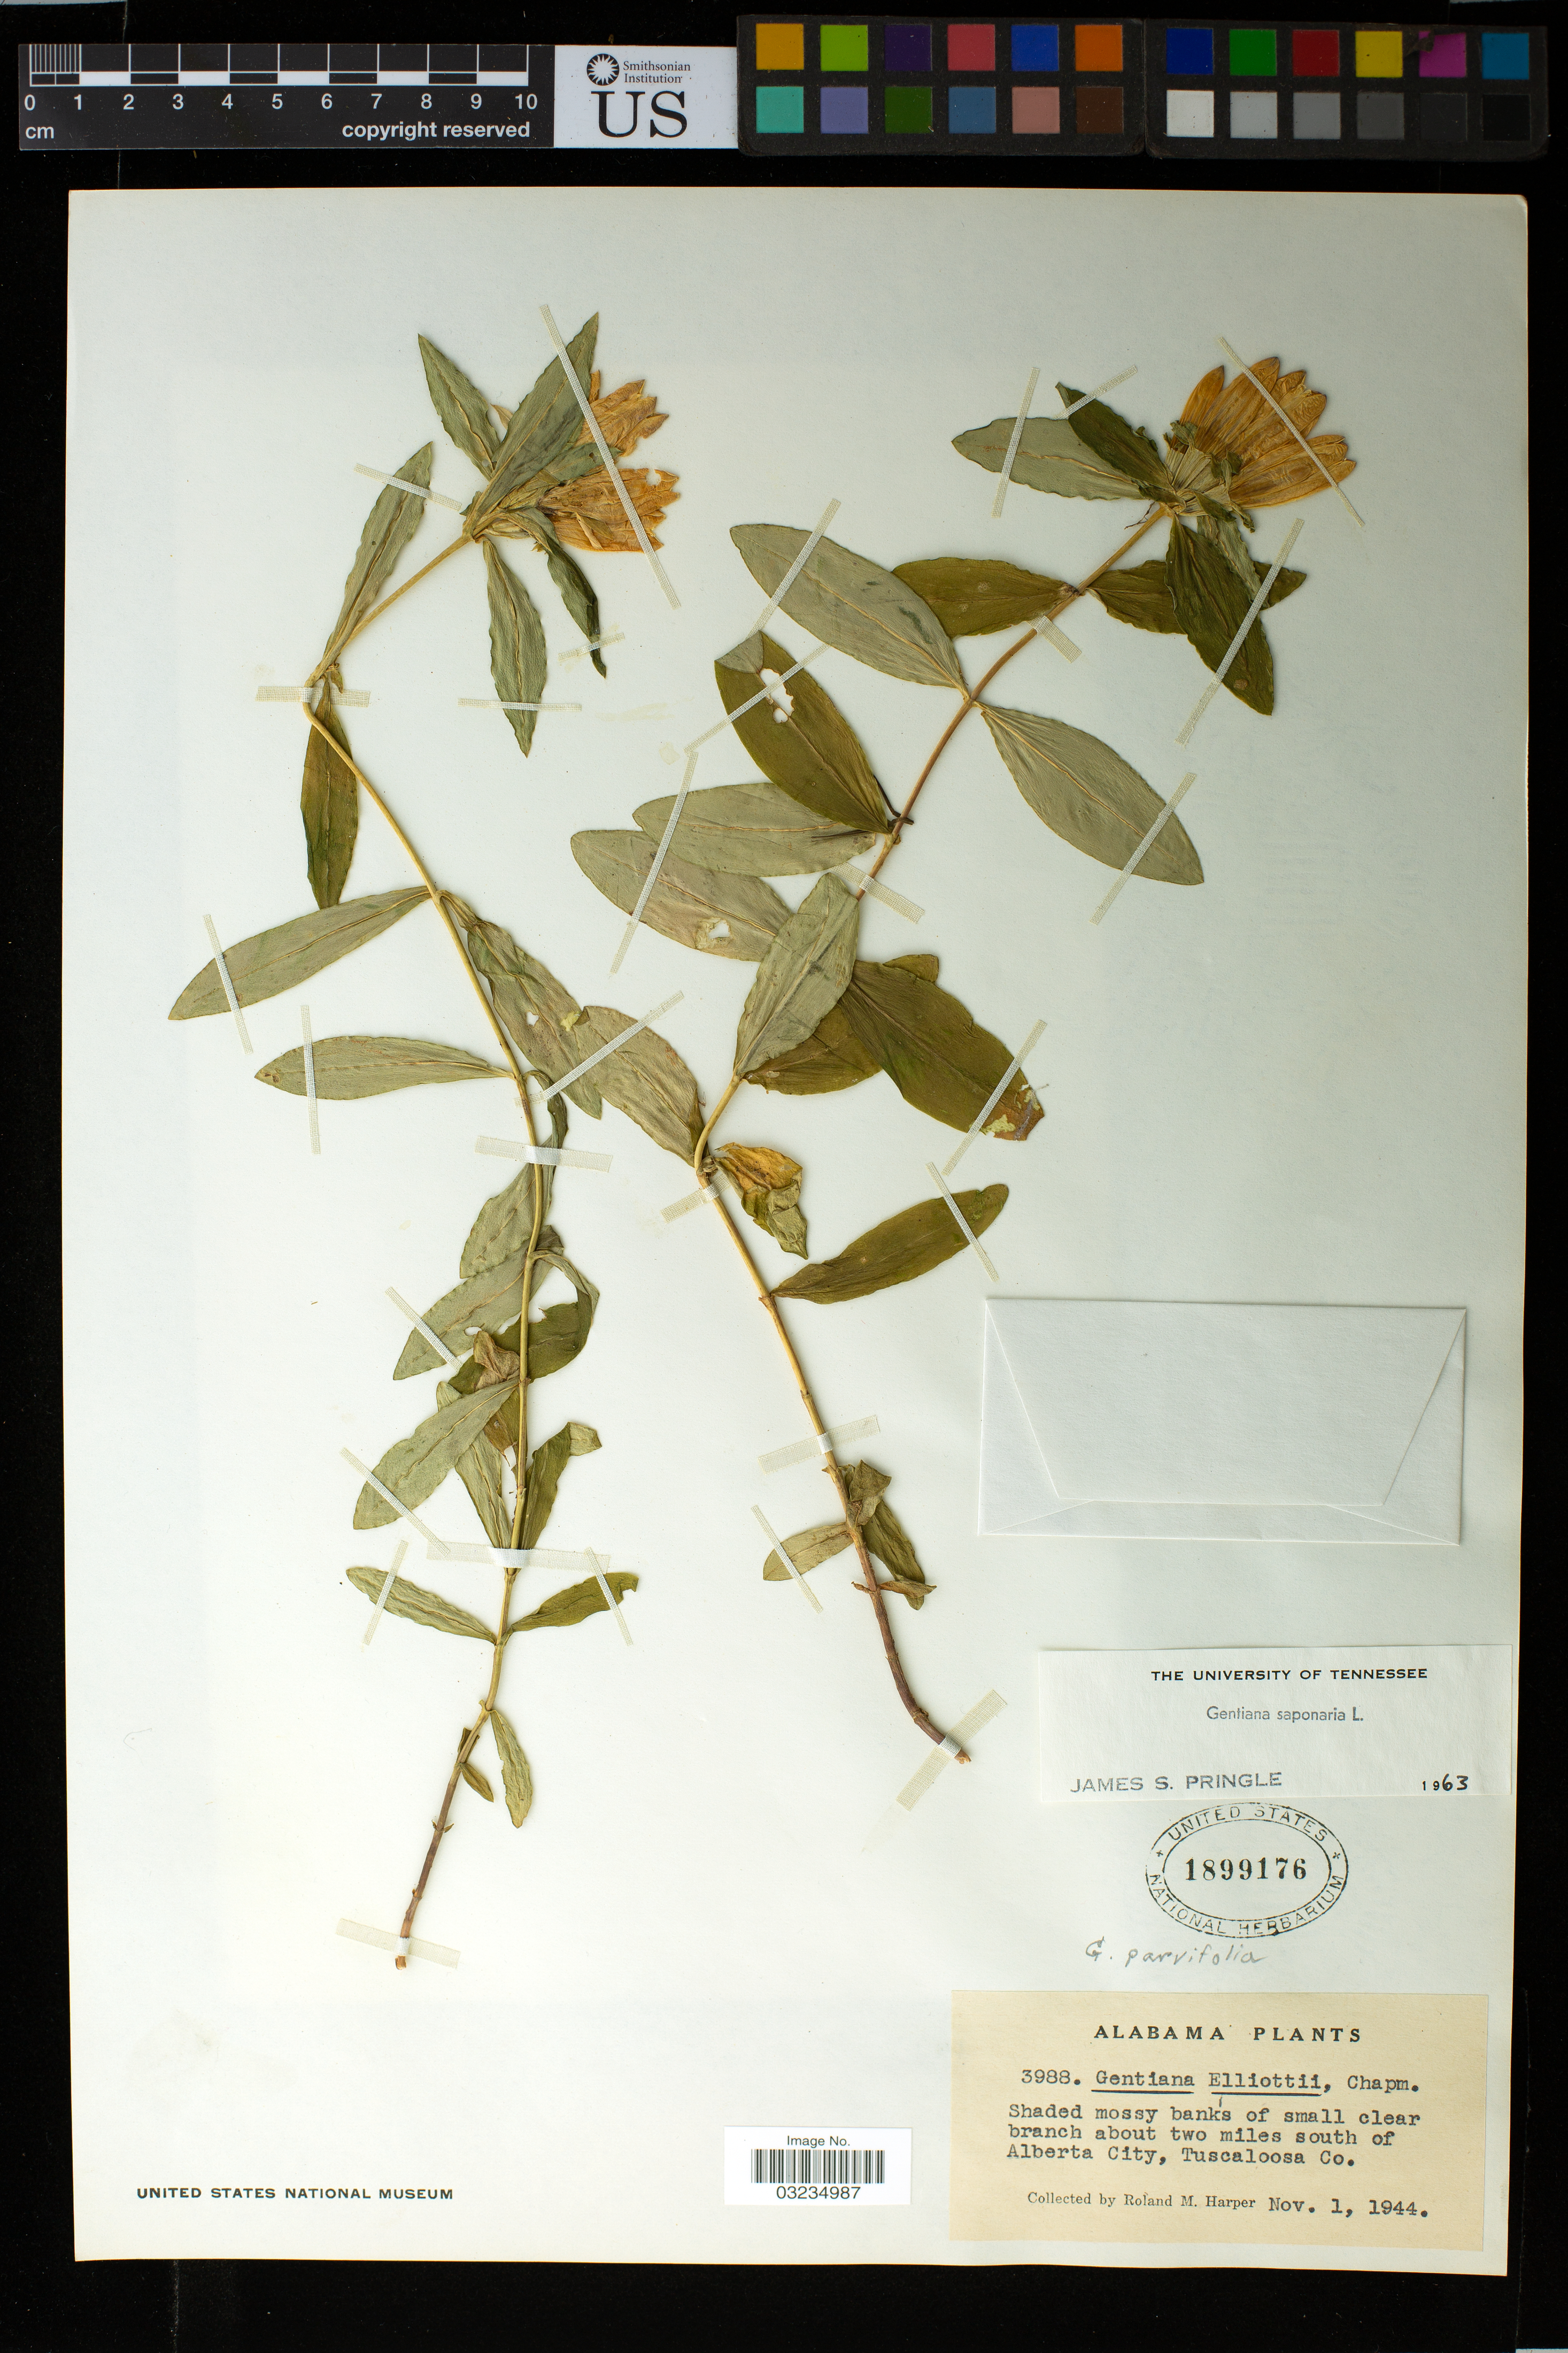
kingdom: Plantae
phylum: Tracheophyta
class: Magnoliopsida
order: Gentianales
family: Gentianaceae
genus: Gentiana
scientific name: Gentiana saponaria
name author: L.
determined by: Pringle, J. S.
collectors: R. M. Harper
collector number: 3988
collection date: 1944-11-01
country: United States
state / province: Alabama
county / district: Tuscaloosa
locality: About two miles south of Alberta City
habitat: Shaded mossy banks of small clear branch.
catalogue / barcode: US 1899176